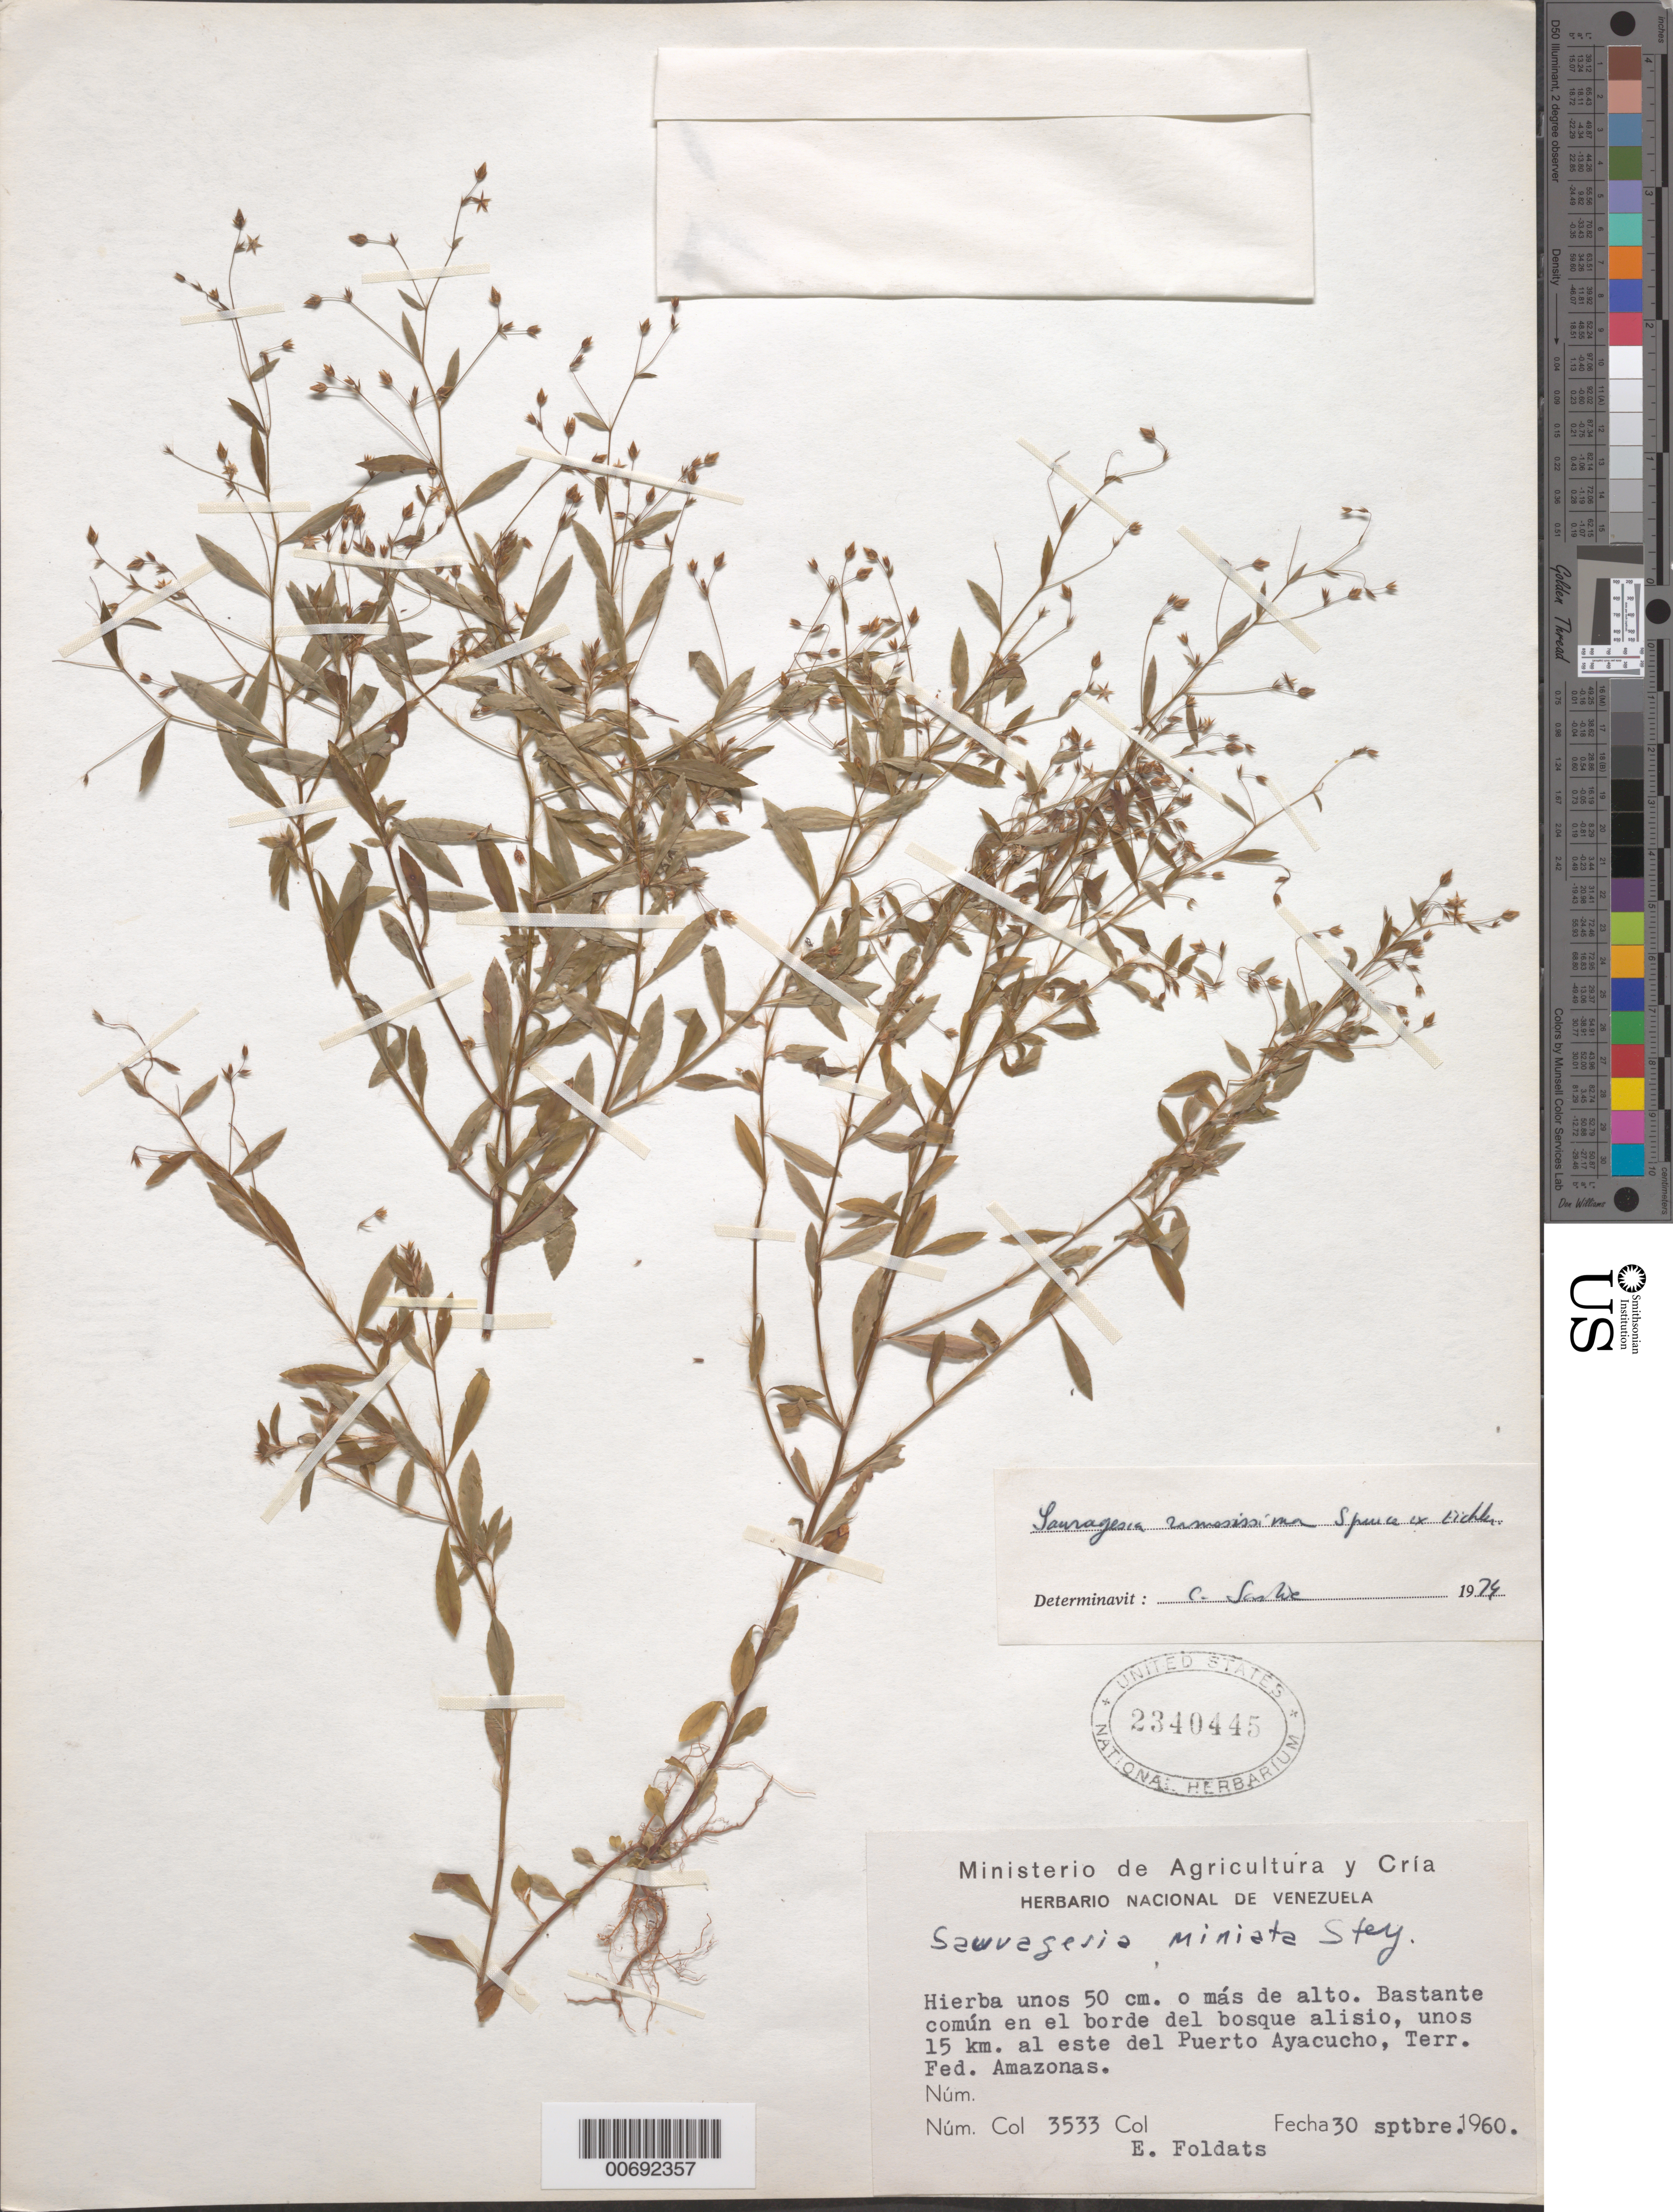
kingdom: Plantae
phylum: Tracheophyta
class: Magnoliopsida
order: Malpighiales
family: Ochnaceae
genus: Sauvagesia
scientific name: Sauvagesia ramosissima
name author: Spruce ex Eichler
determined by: Sastre, C. H. L.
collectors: E. Foldats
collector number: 3533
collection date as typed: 30-Sep-60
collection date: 1960-09-30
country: Venezuela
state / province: Amazonas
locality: Puerto Ayacucho, 15 km E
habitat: Borde de bosque alisio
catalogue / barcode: US 2340445